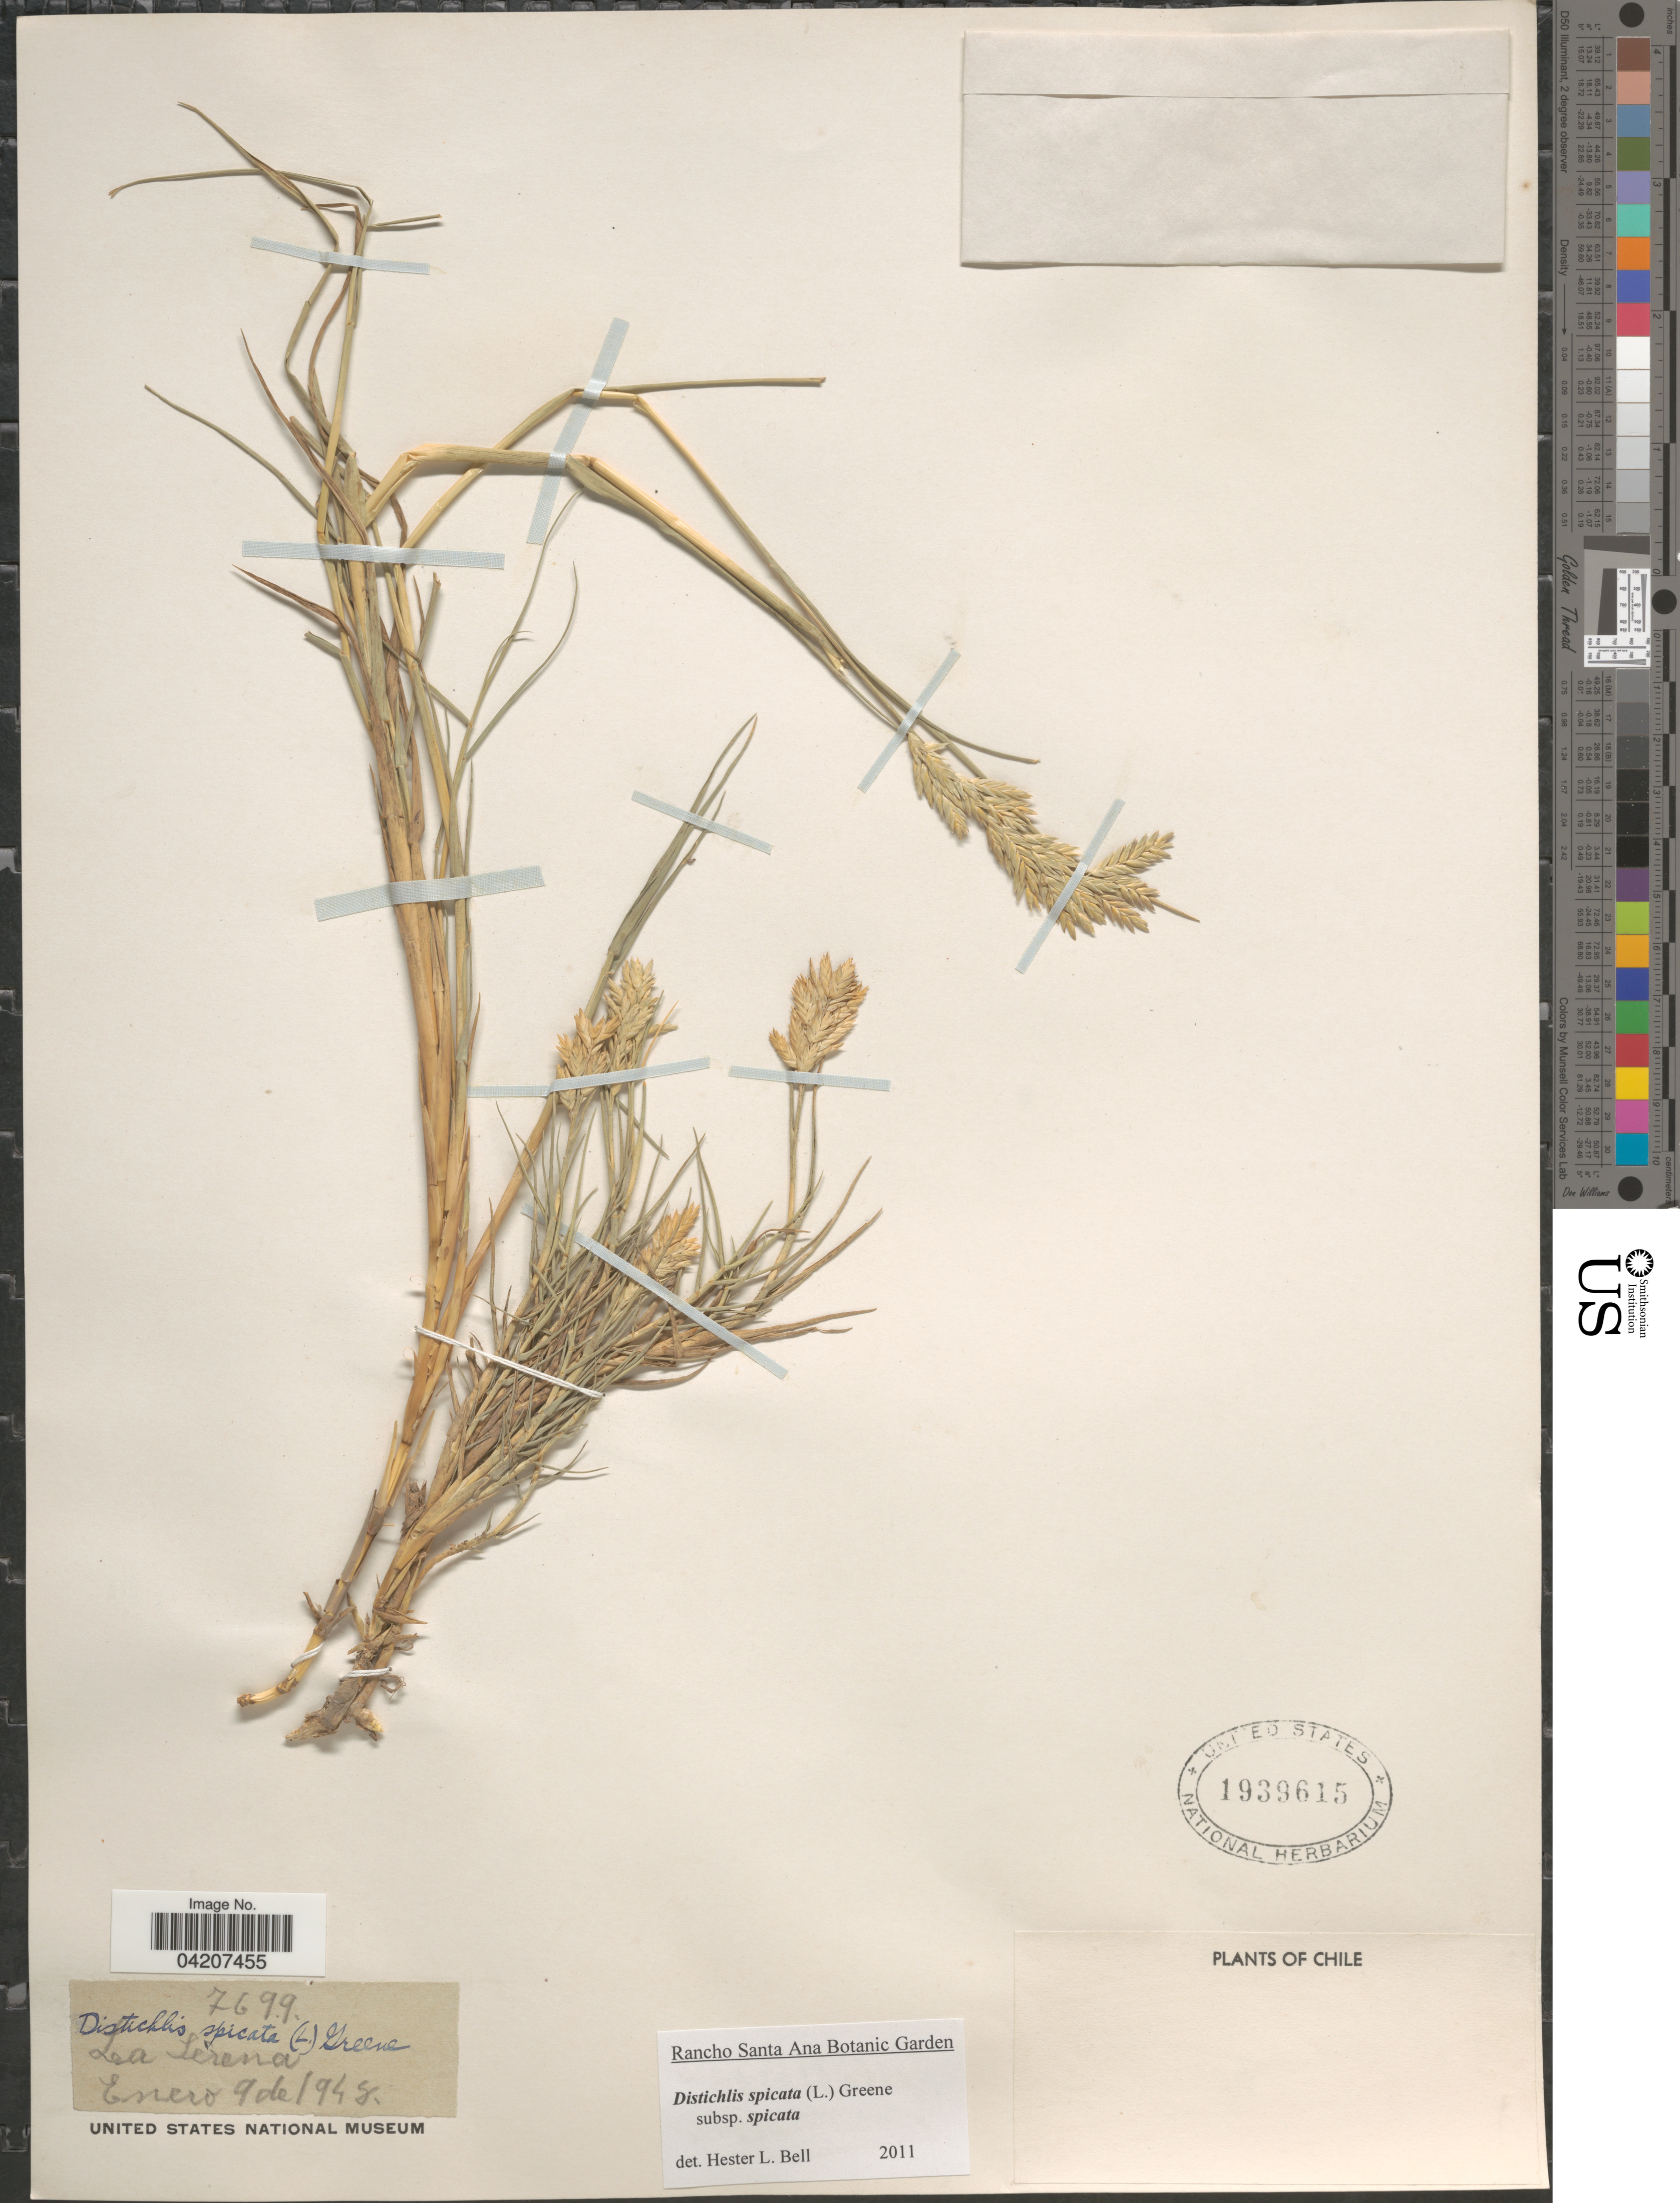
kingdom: Plantae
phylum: Tracheophyta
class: Liliopsida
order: Poales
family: Poaceae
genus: Distichlis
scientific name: Distichlis spicata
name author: (L.) Greene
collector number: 7699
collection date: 1948-01-09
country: Chile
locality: La Serena.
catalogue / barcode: US 1939615